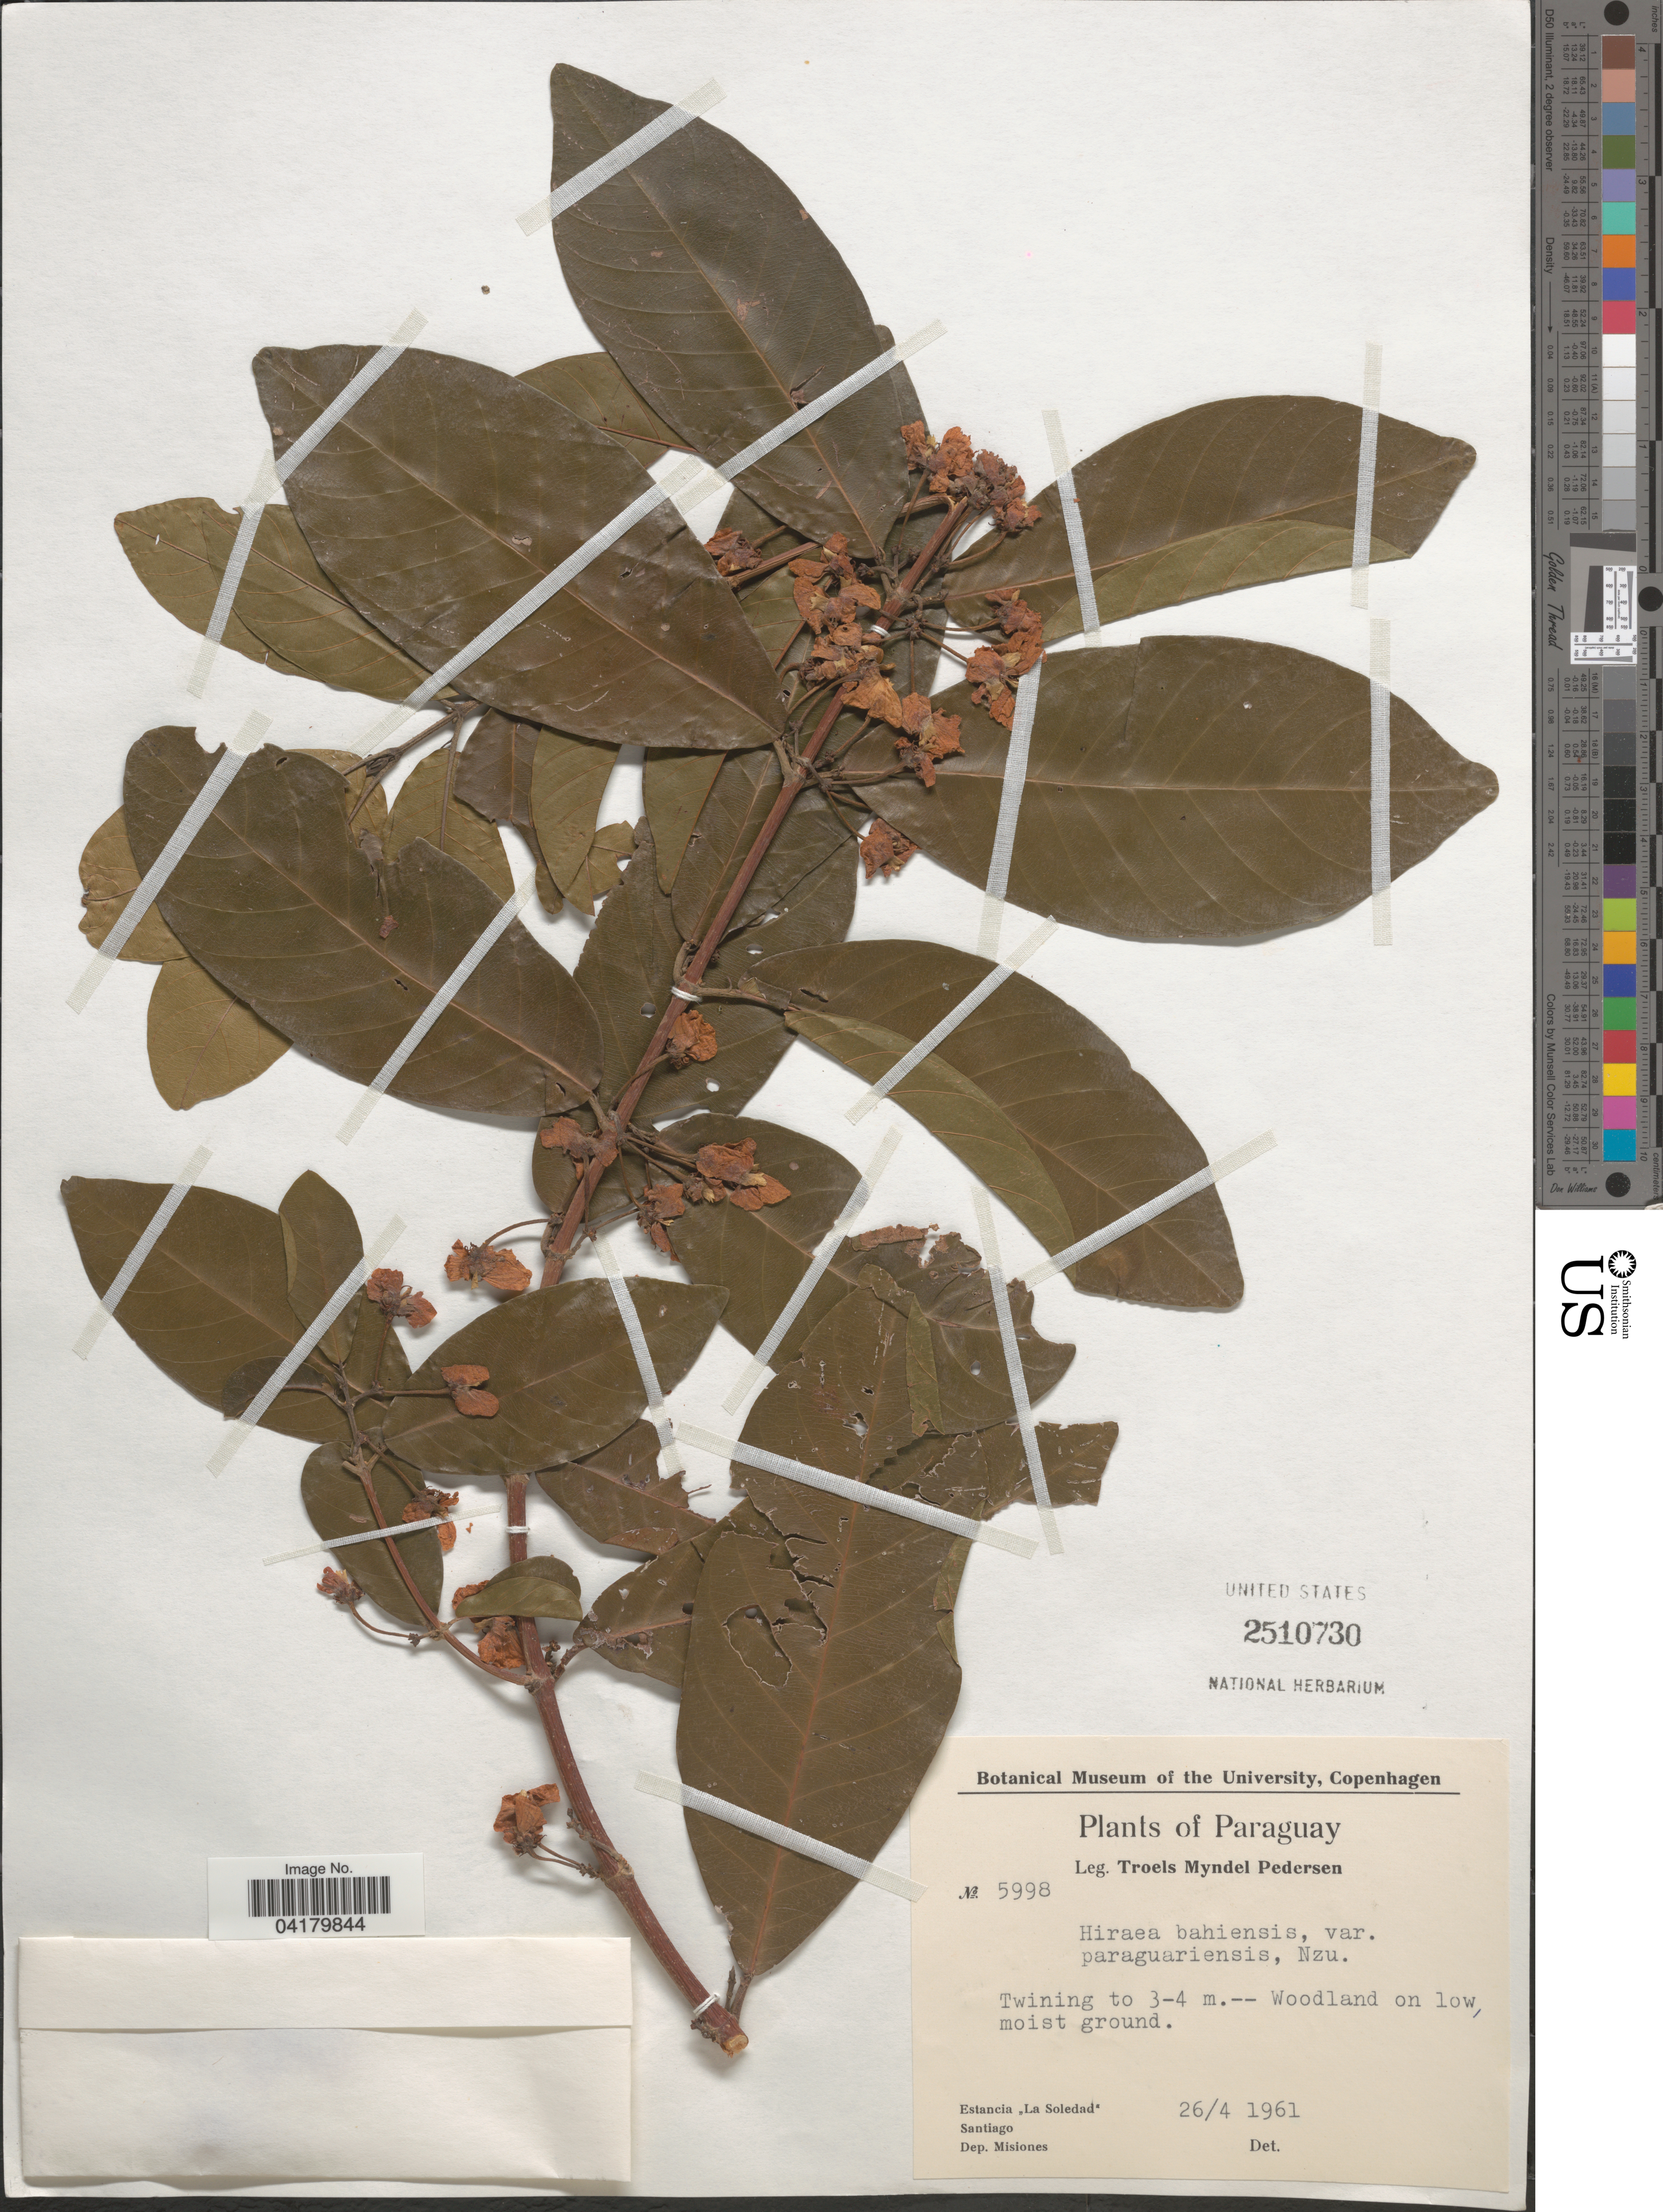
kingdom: Plantae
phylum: Tracheophyta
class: Magnoliopsida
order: Malpighiales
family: Malpighiaceae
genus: Hiraea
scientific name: Hiraea bahiensis var. paraguariensis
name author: Nied.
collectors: T. Pederson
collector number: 5998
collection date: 1961-04-26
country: Paraguay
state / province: Misiones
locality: Estancia ,,La Soledad'. Santiago. Dep. Misiones.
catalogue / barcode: US 2510730